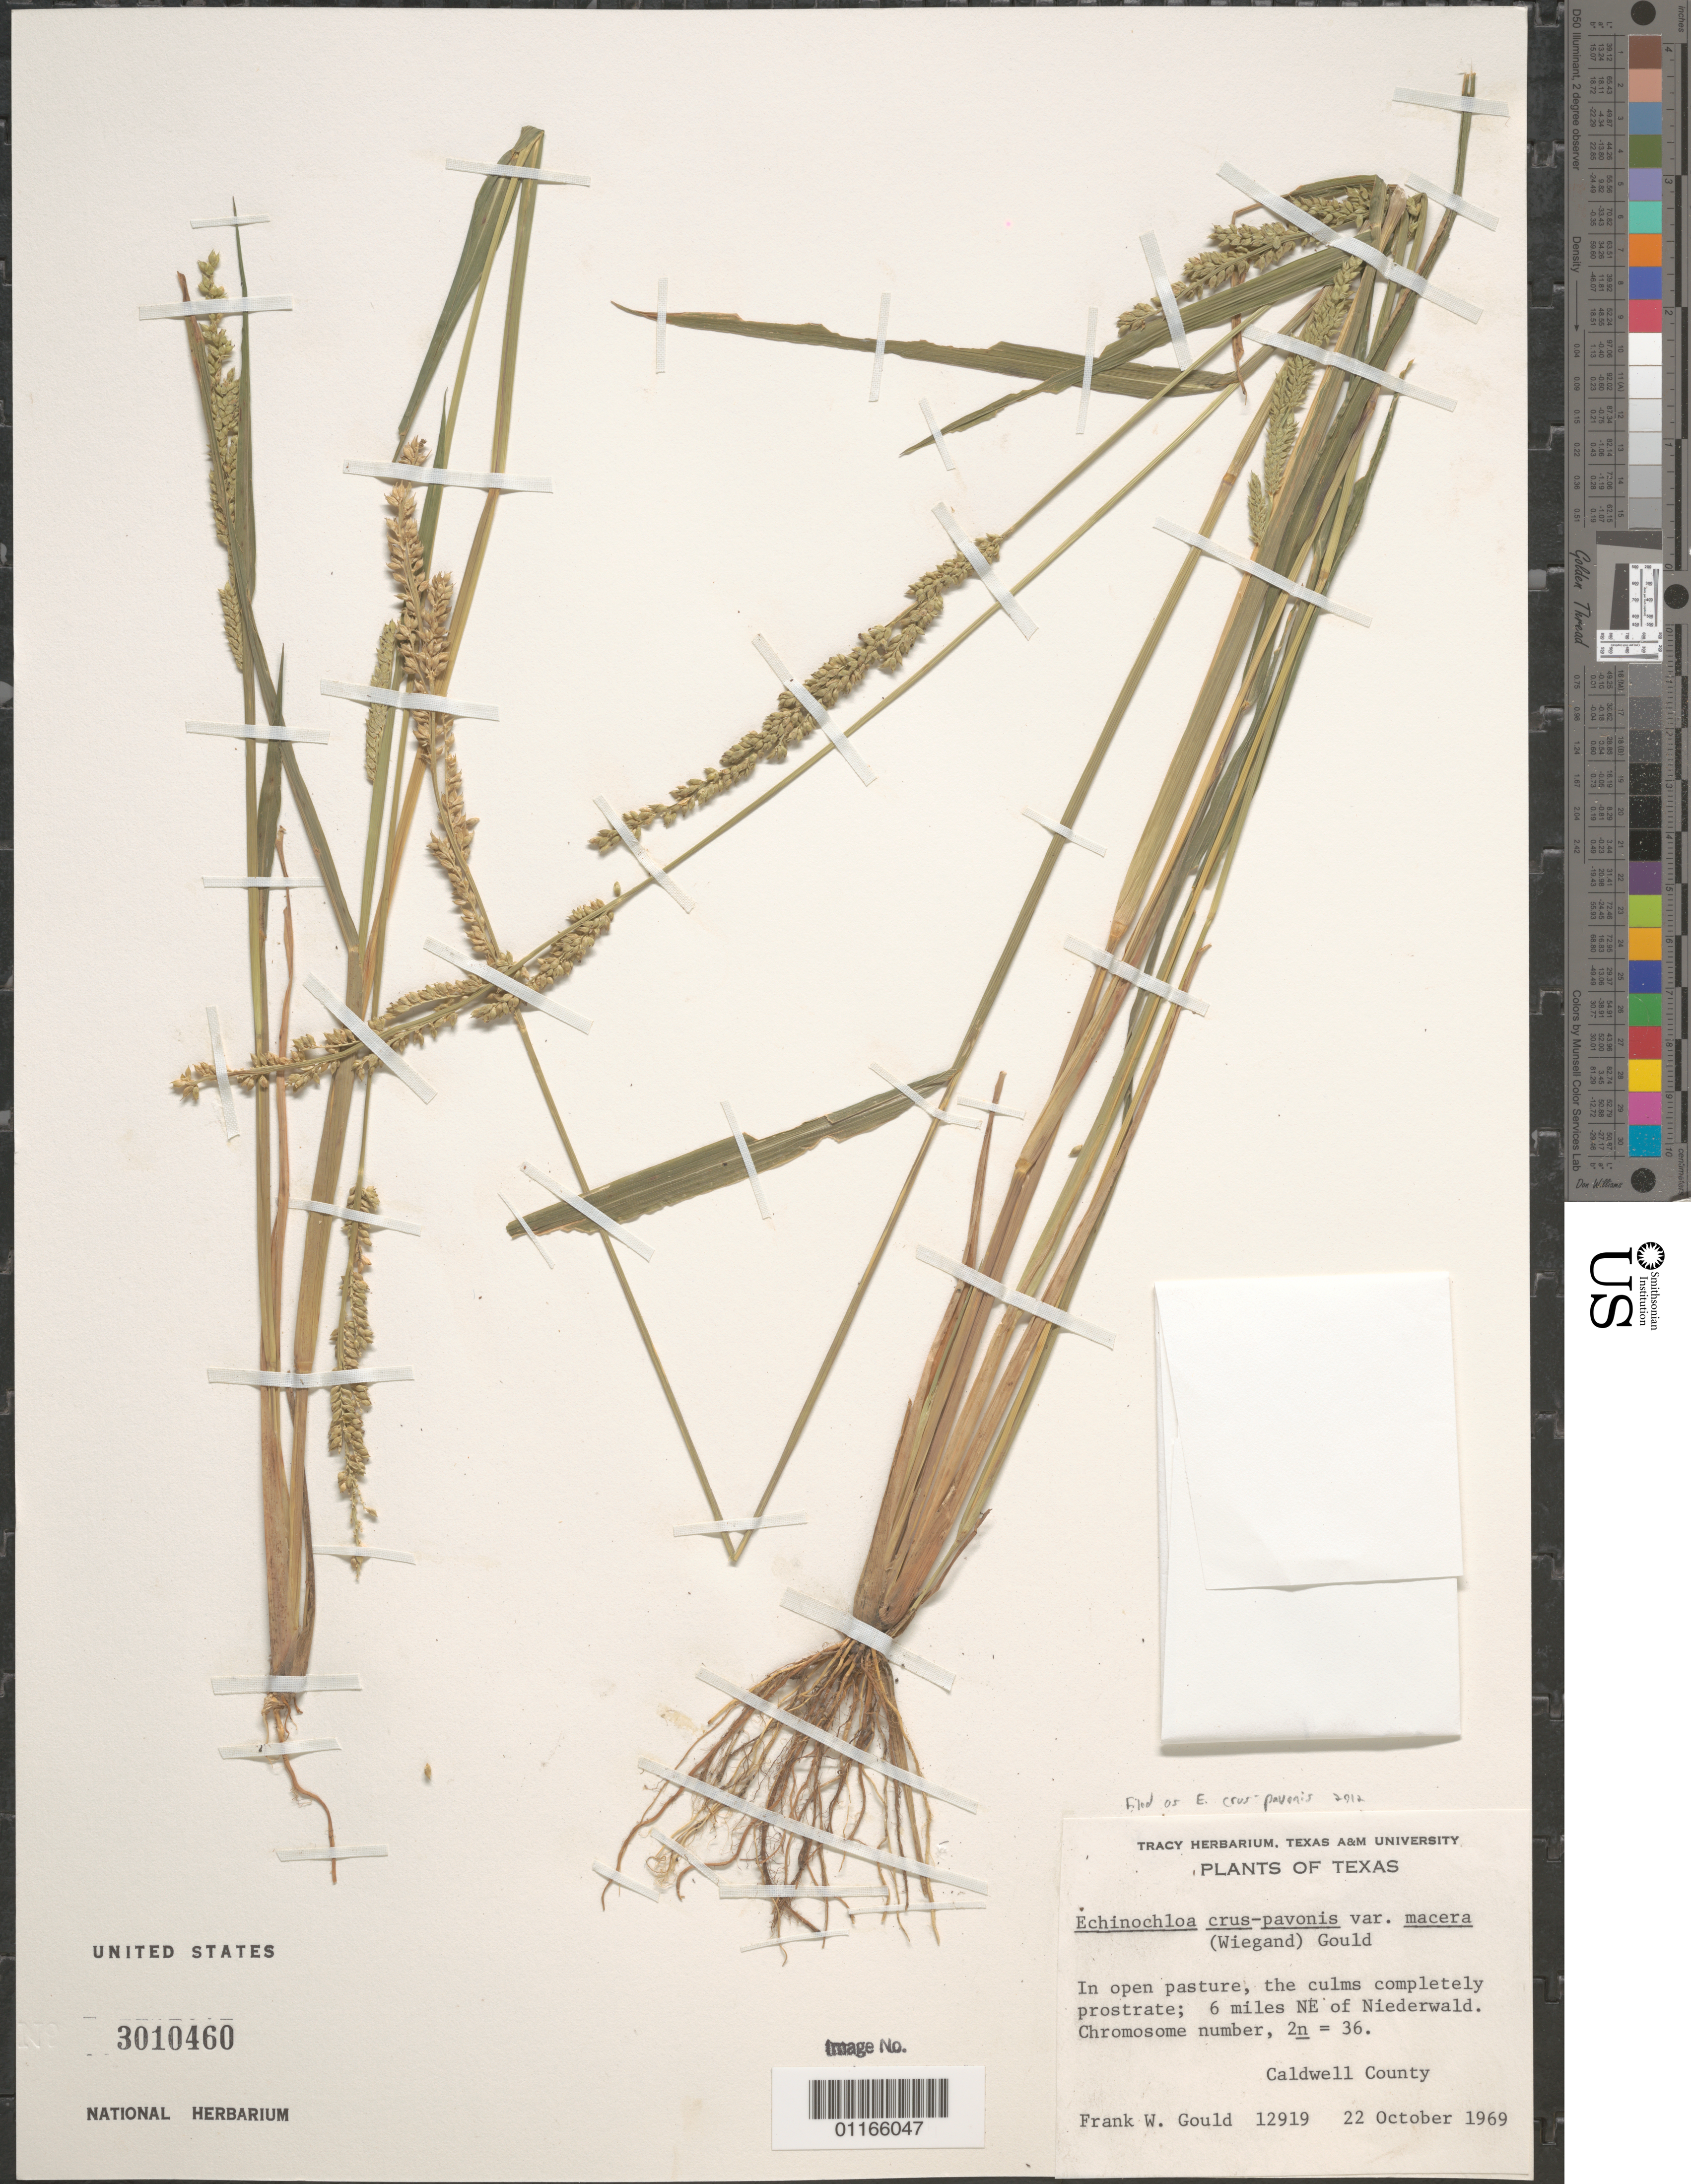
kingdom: Plantae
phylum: Tracheophyta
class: Liliopsida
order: Poales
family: Poaceae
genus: Echinochloa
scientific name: Echinochloa crus-pavonis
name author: (Kunth) Schult.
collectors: F. W. Gould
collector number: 12919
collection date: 1969-10-22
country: United States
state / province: Texas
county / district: Caldwell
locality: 6 miles NE of Niederwald.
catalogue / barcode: US 3010460